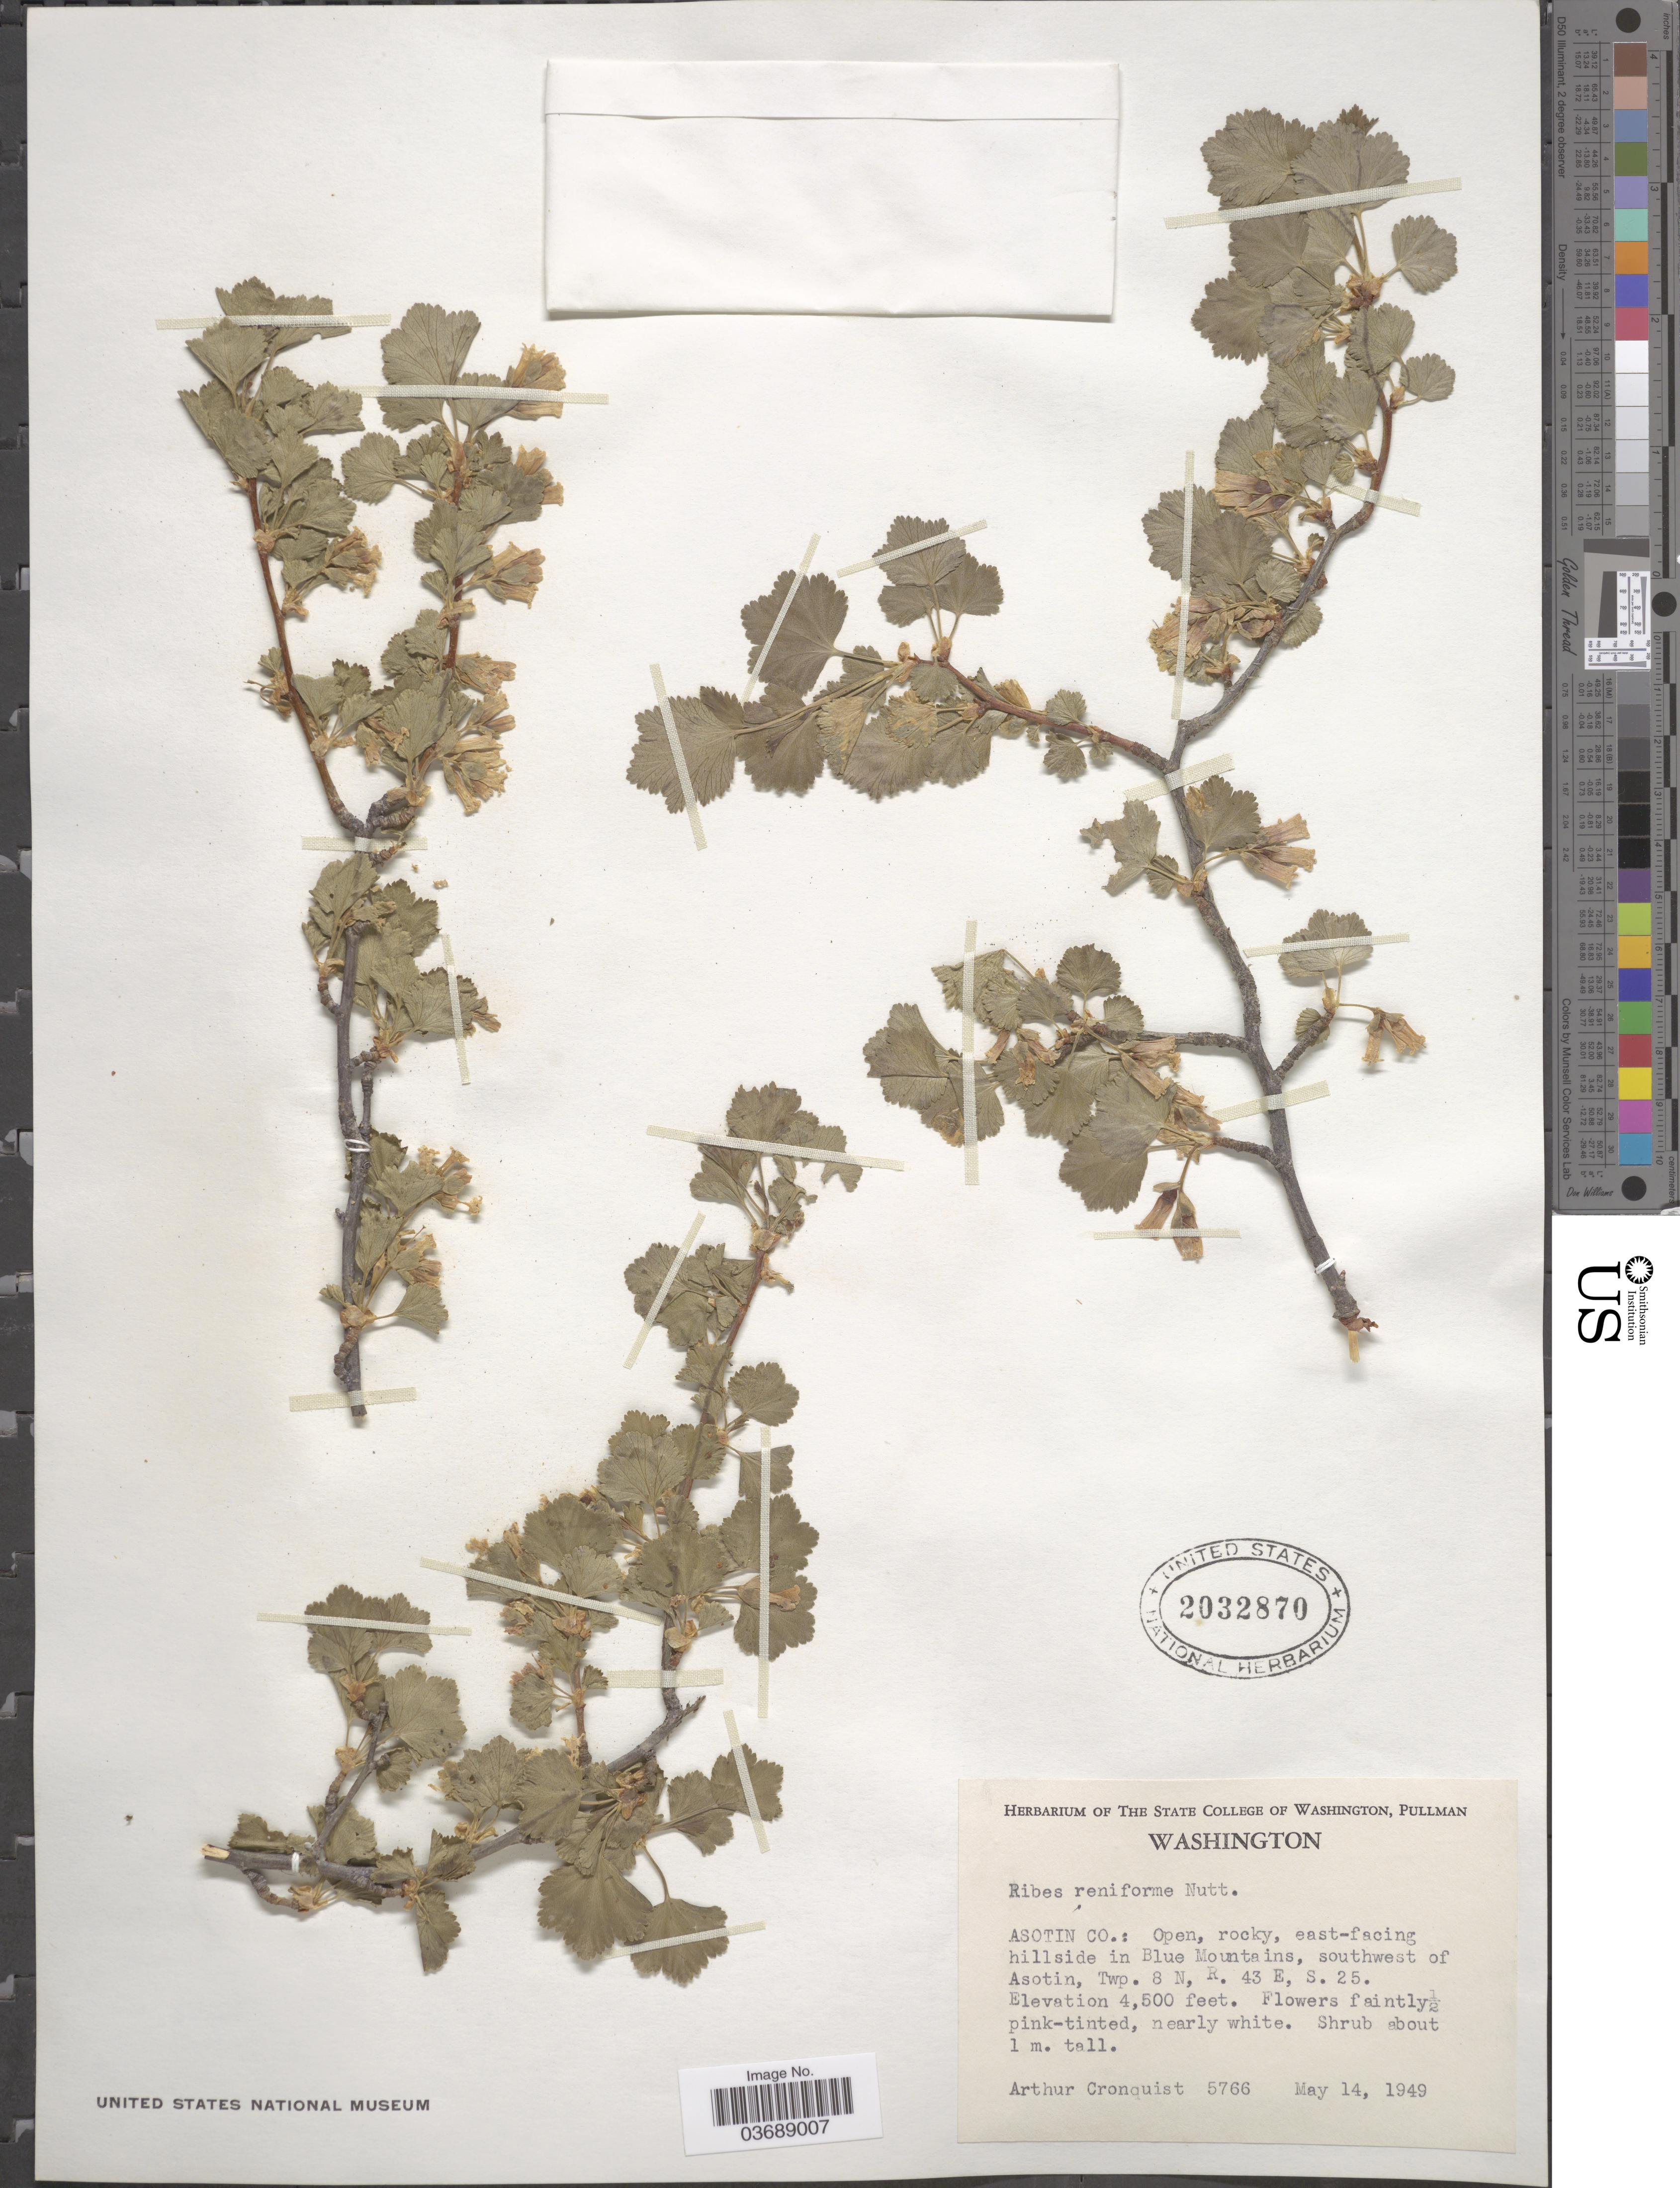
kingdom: Plantae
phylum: Tracheophyta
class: Magnoliopsida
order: Saxifragales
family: Grossulariaceae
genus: Ribes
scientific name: Ribes reniforme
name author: Nutt.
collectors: A. J. Cronquist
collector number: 5766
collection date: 1949-05-14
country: United States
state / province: Washington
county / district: Asotin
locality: Asotin Co.: Open, rocky, east-facing hillside in Blue Mountains, southwest of Asotin, Twp. 8 N, R. 43 E, S. 25.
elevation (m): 1372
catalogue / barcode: US 2032870